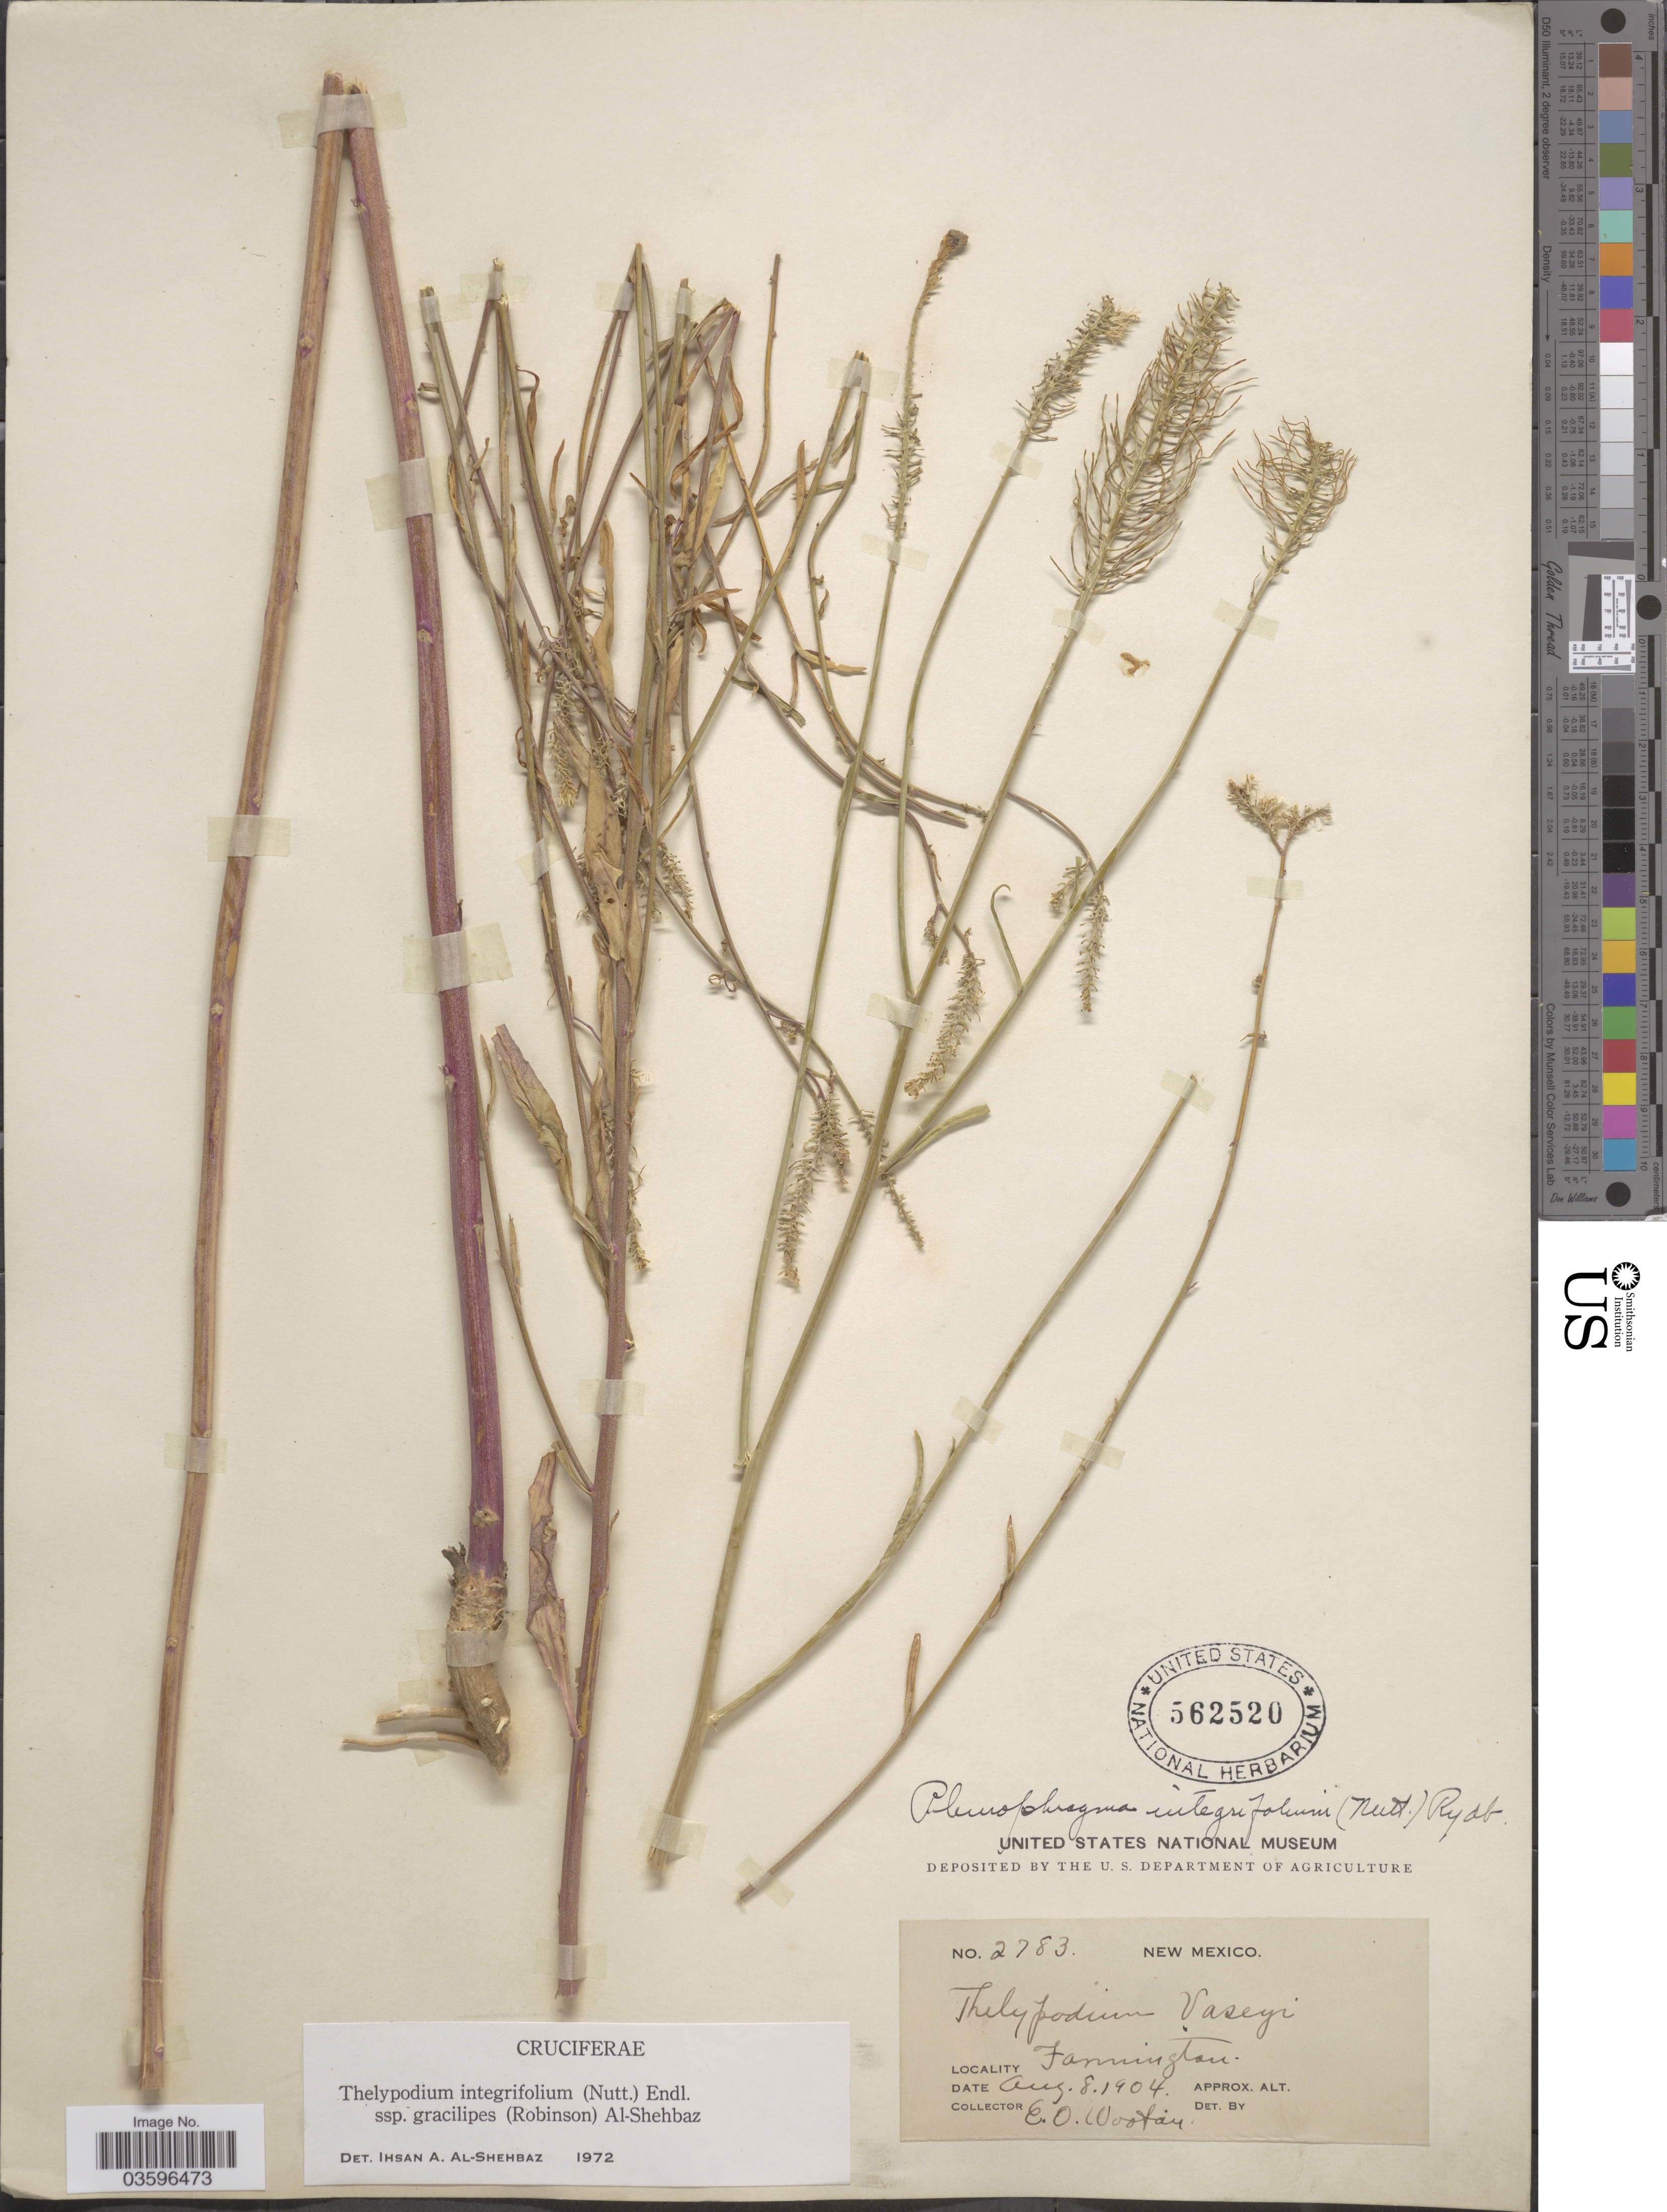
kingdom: Plantae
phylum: Tracheophyta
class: Magnoliopsida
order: Brassicales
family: Brassicaceae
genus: Thelypodium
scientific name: Thelypodium integrifolium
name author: (Nutt.) Endl.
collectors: E. O. Wooton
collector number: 2783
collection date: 1904-08-08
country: United States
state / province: New Mexico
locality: Farmington.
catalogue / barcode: US 562520